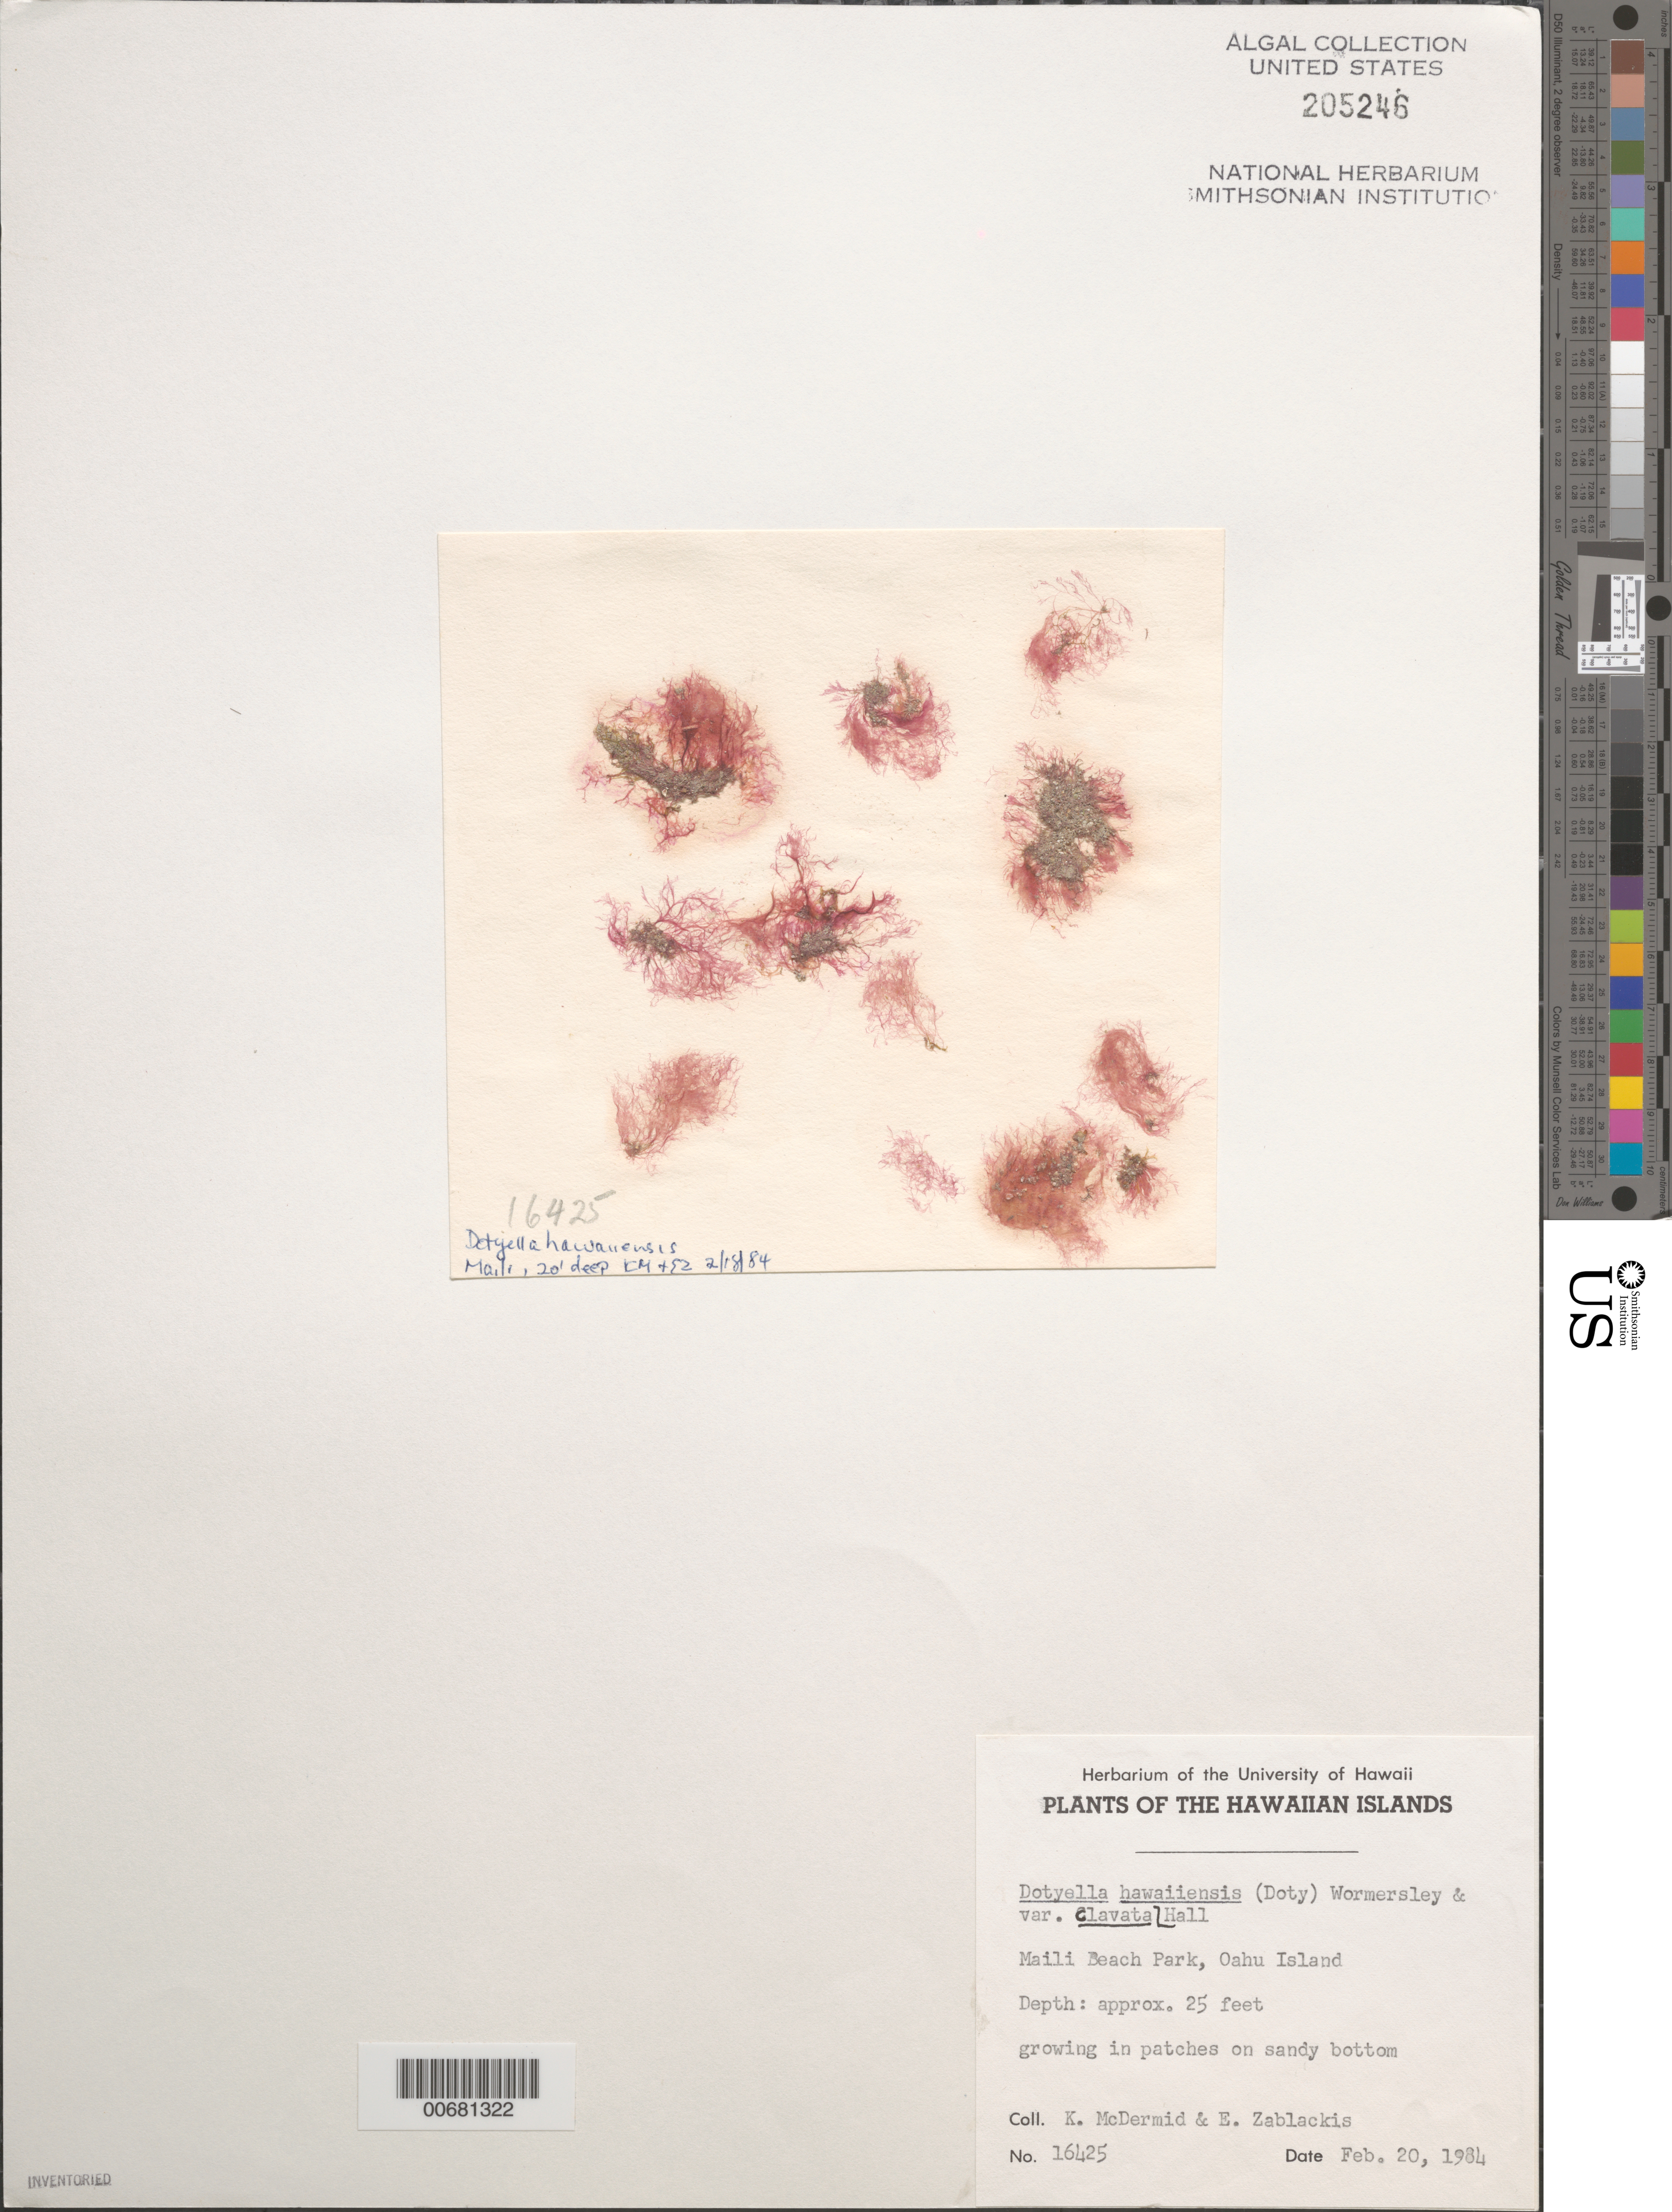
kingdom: Plantae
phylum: Rhodophyta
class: Florideophyceae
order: Ceramiales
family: Sarcomeniaceae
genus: Dotyella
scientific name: Dotyella hawaiiensis var. clavata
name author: Hollenb.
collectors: K. McDermid & E. Zablackis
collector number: IAA 16425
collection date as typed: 20 Feb 1984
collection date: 1984-02-20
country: United States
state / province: Hawaii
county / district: Honolulu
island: Oahu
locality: Off Maili Beach Park.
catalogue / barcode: US 205246